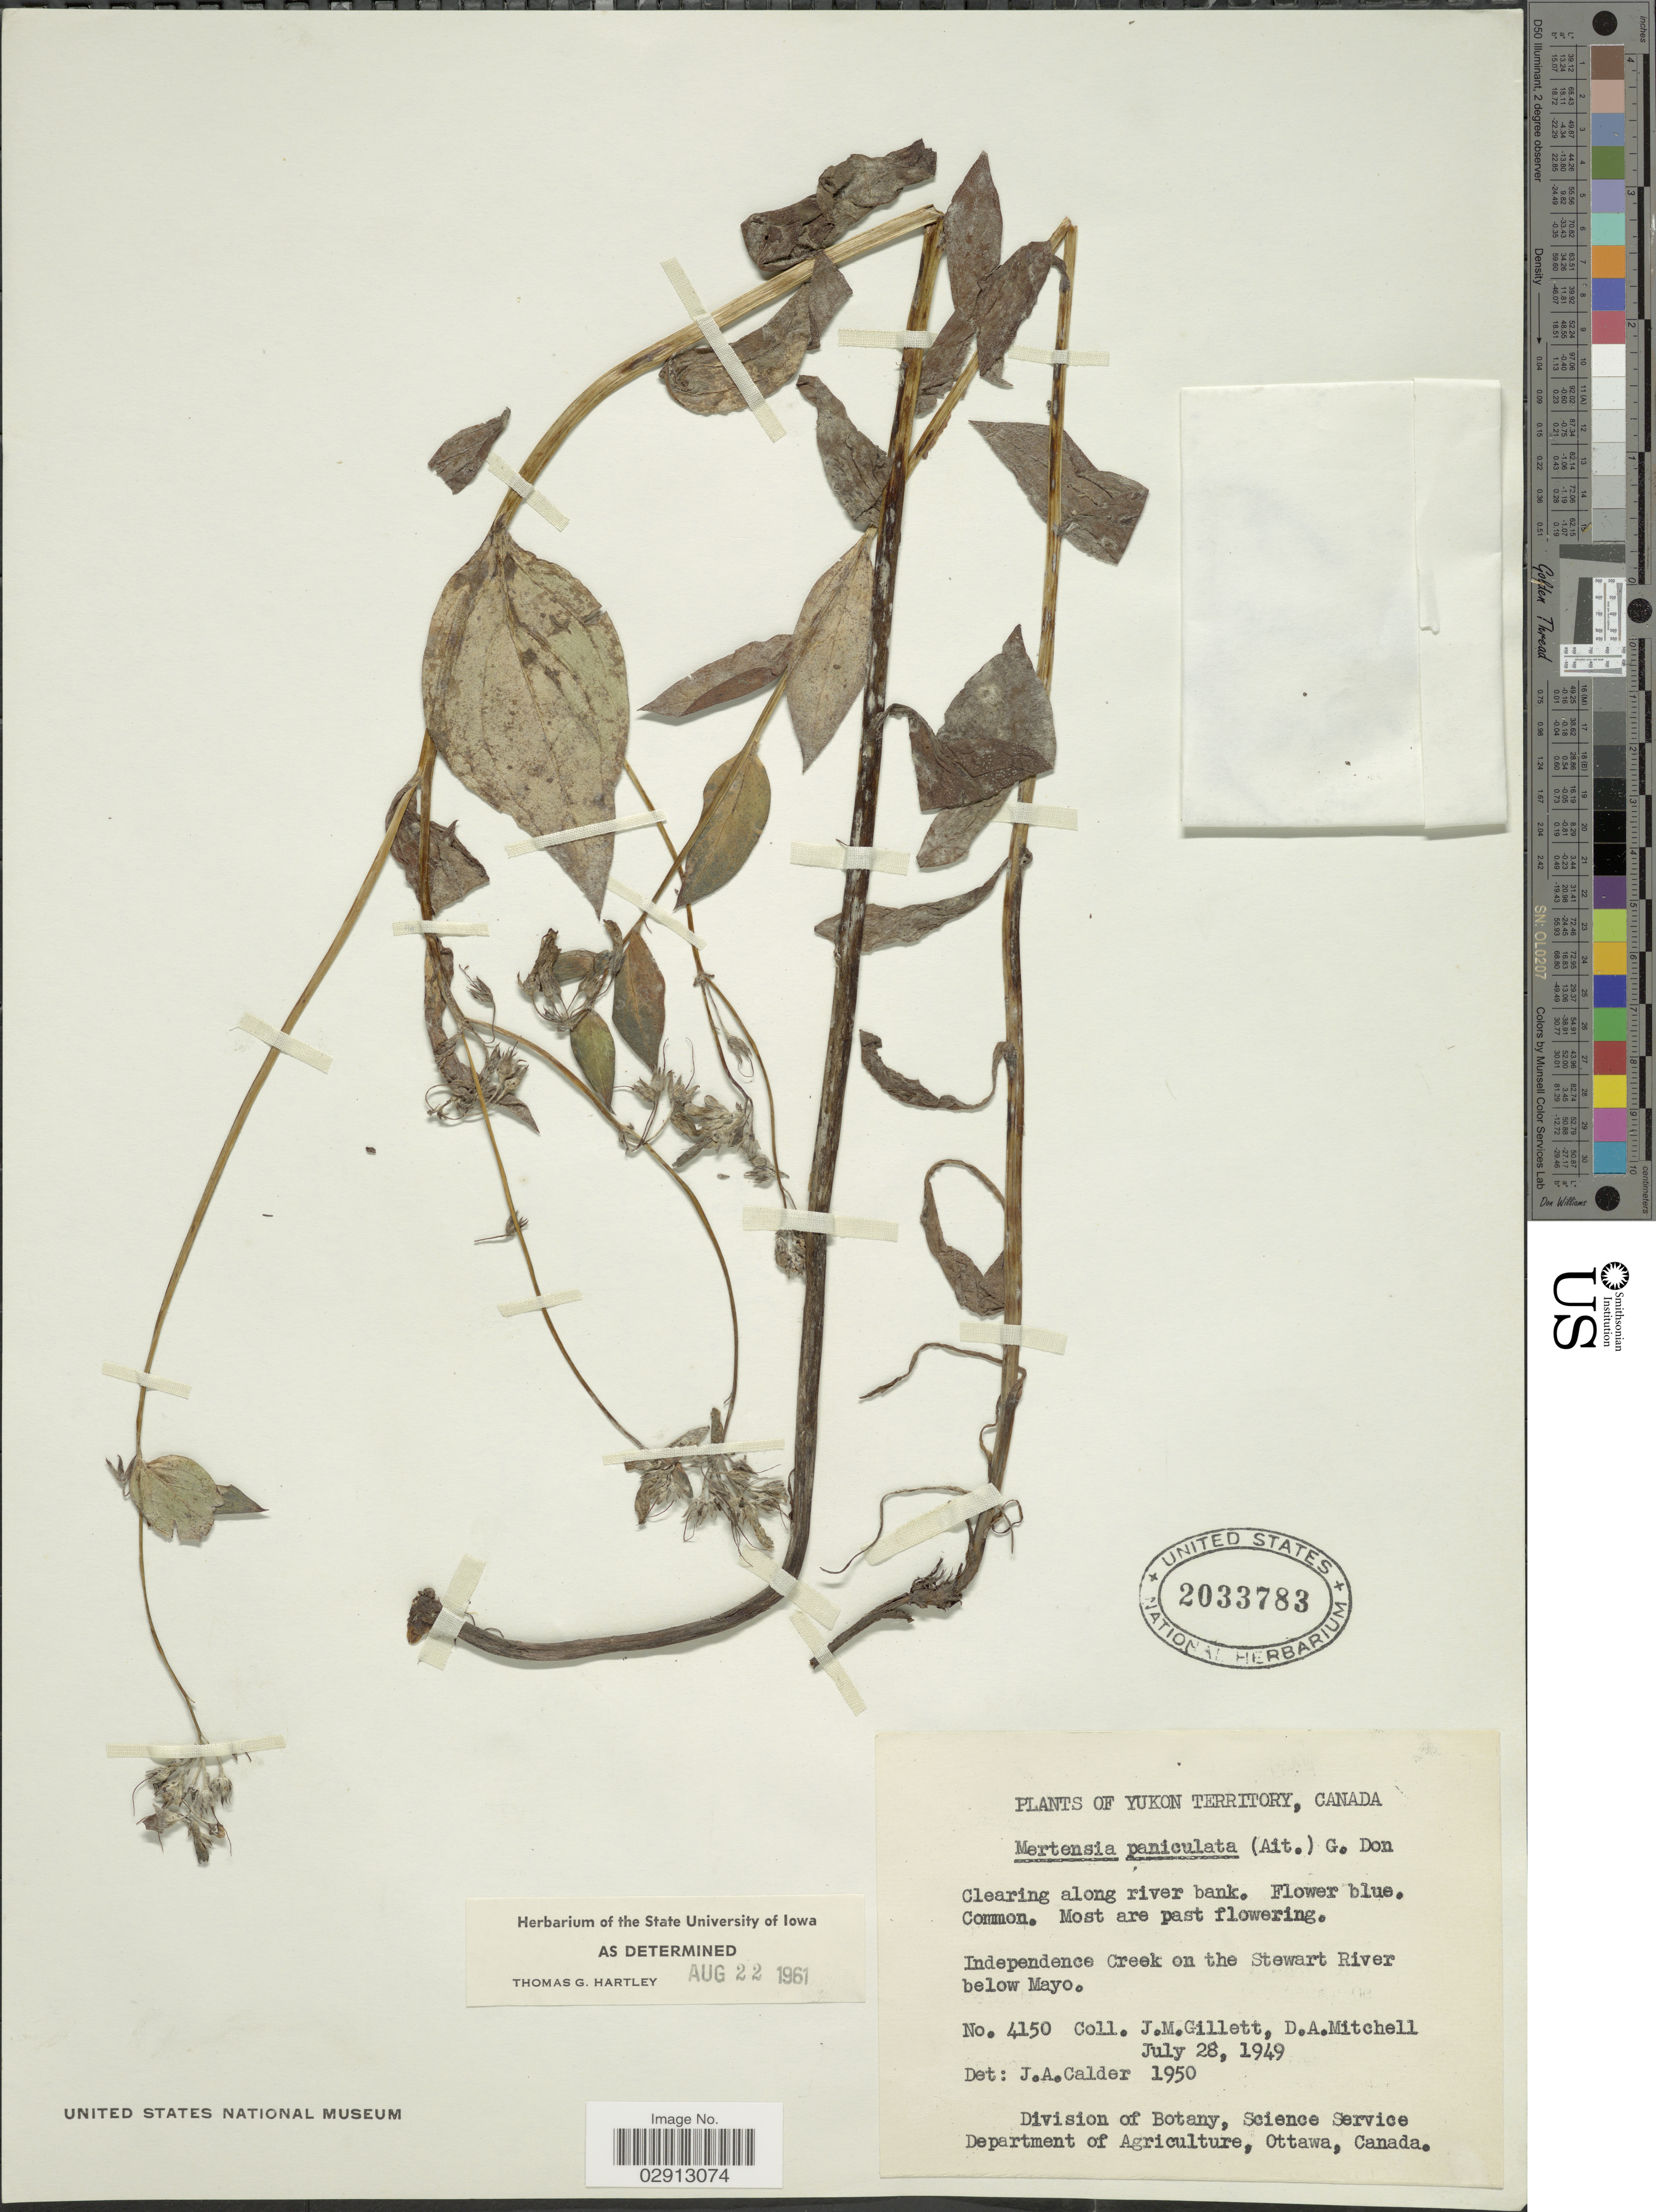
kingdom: Plantae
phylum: Tracheophyta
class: Magnoliopsida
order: Boraginales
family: Boraginaceae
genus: Mertensia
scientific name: Mertensia paniculata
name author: (Aiton) G. Don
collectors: J. M. Gillett & D. Mitchell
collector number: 4150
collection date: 1949-07-28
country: Canada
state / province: Yukon Territory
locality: Independence Creek on the Stewart River below Mayo.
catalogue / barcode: US 2033783